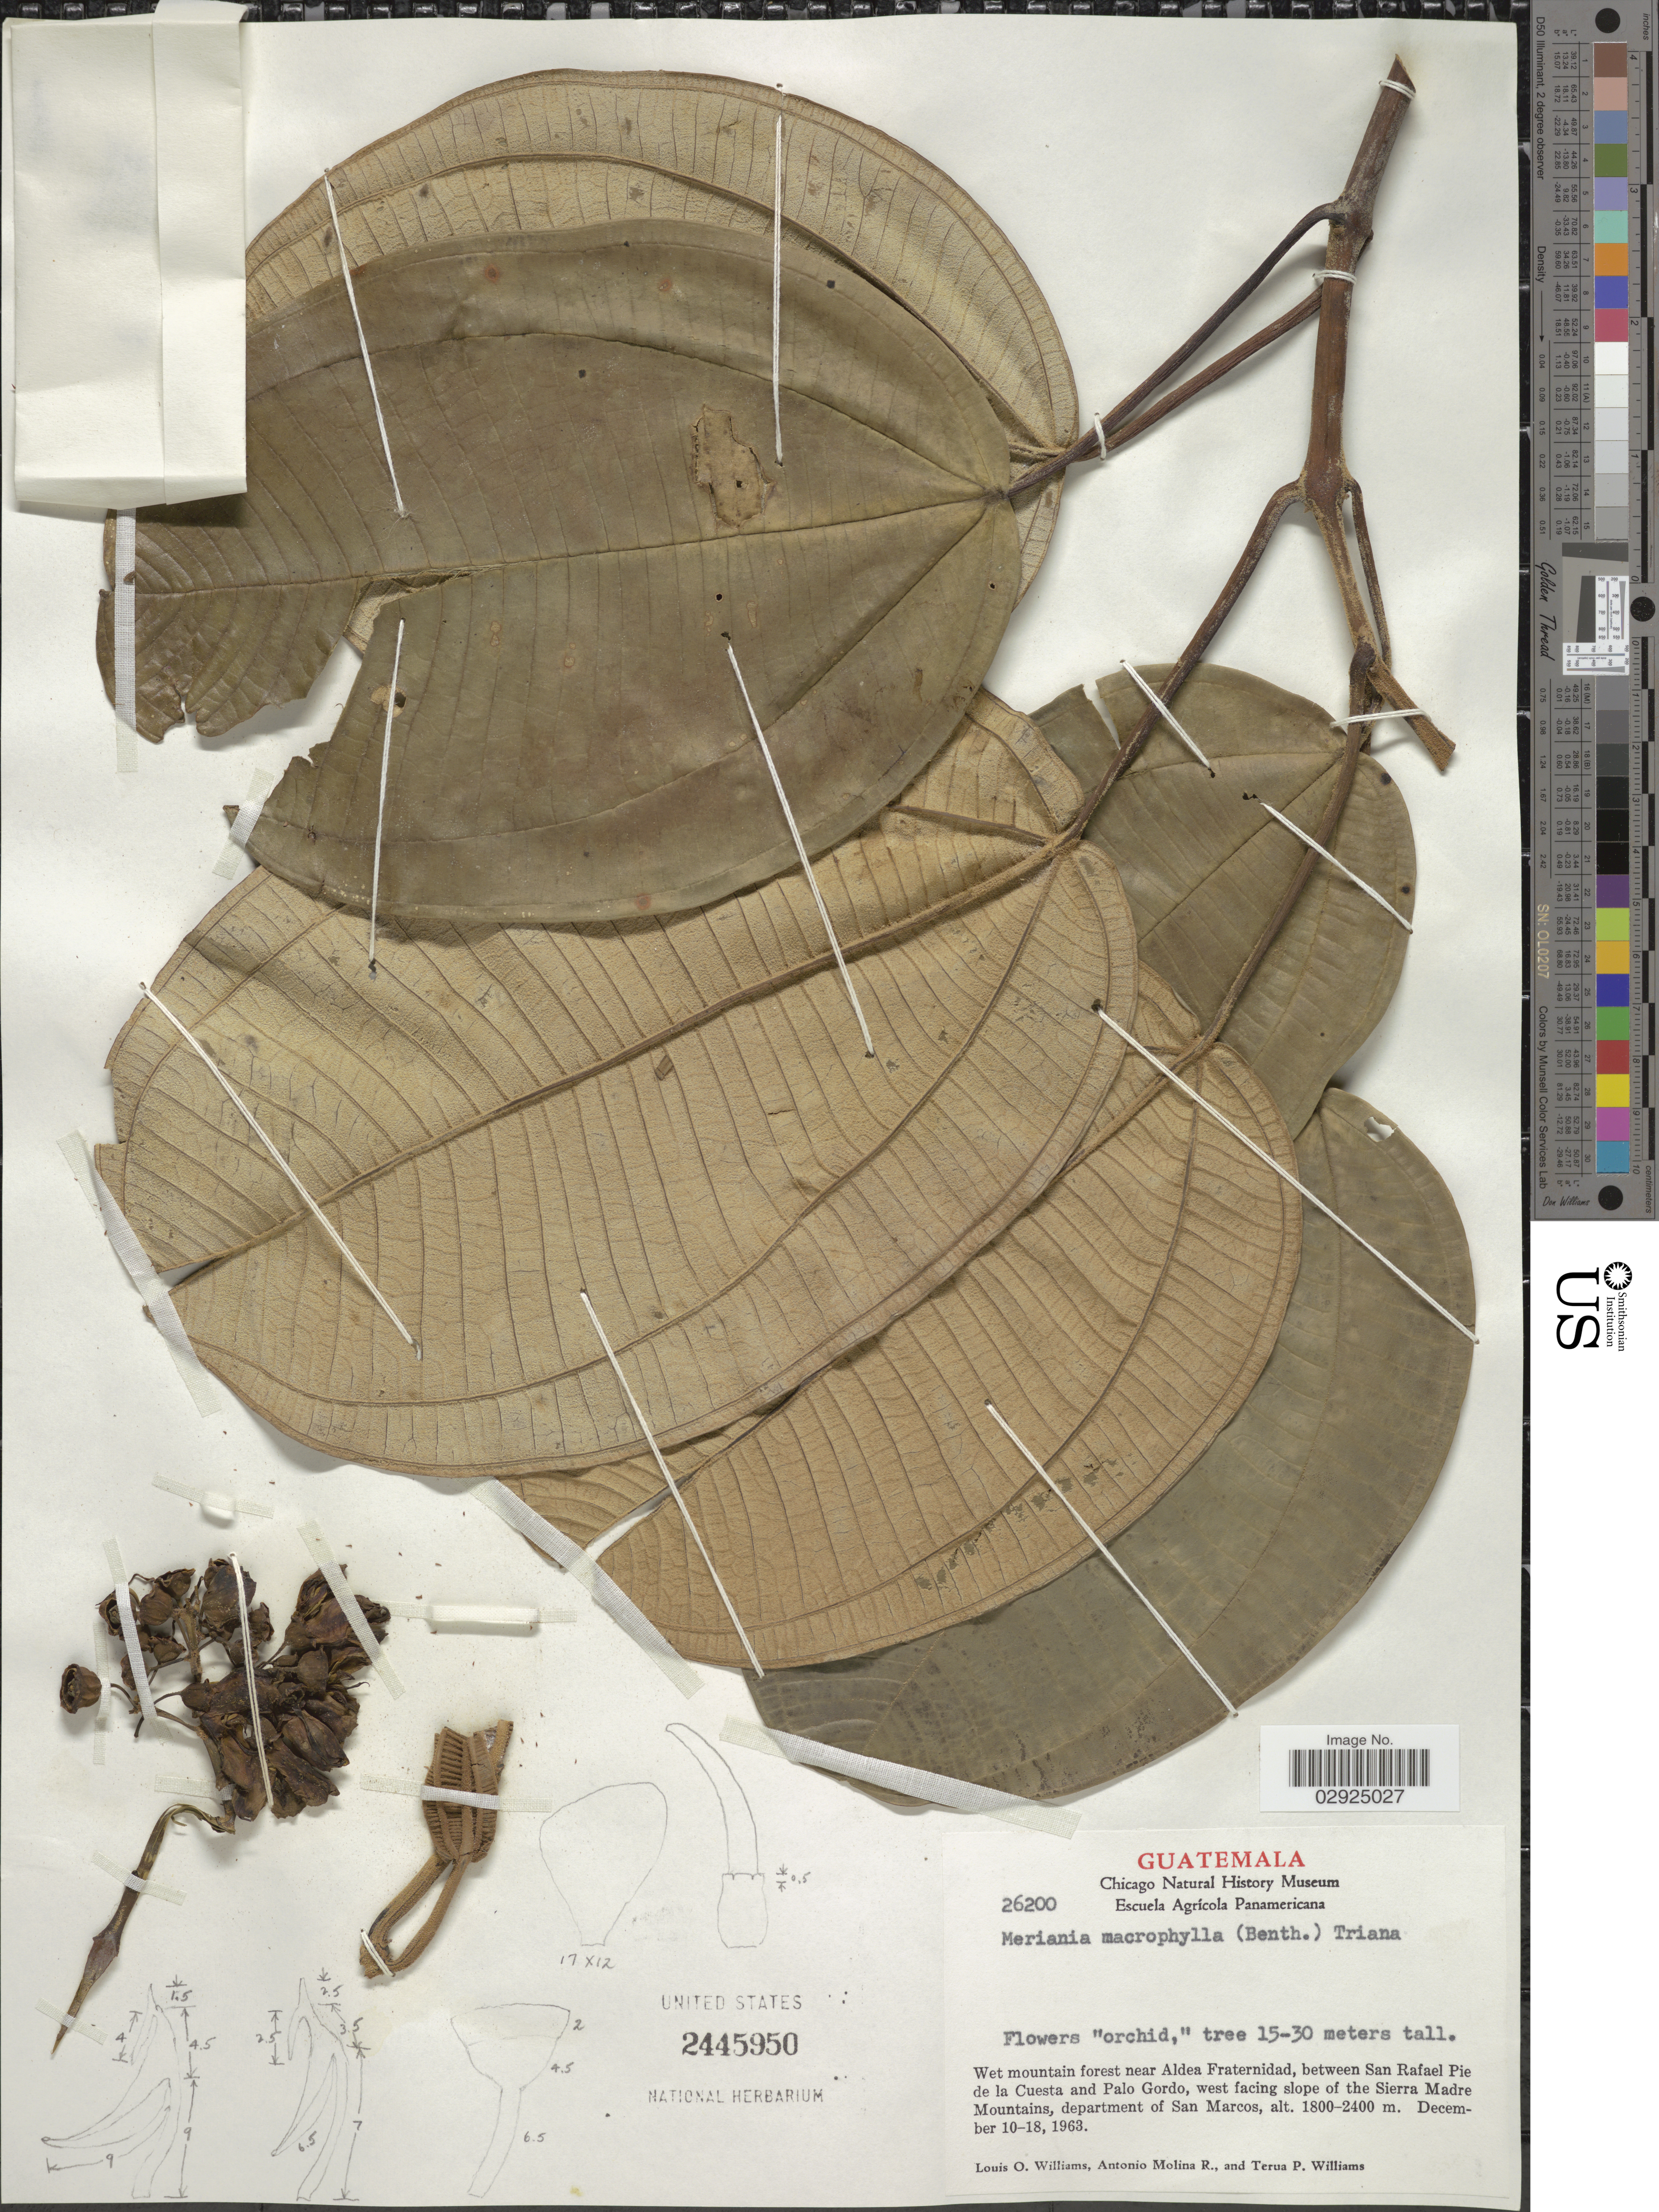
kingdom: Plantae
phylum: Tracheophyta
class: Magnoliopsida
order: Myrtales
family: Melastomataceae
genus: Meriania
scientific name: Meriania macrophylla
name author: (Benth.) Triana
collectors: L. O. Williams, A. Molina R. & T. Williams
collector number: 26200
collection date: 1963-12-10/1963-12-18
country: Guatemala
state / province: San Marcos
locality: Wet mountain forest near Aldea Fraternidad, between San Rafael Pie de la Cuesta and Palo Gordo, west facing slope of the Sierra Madre Mountains, department of San Marcos.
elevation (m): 1800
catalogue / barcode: US 2445950